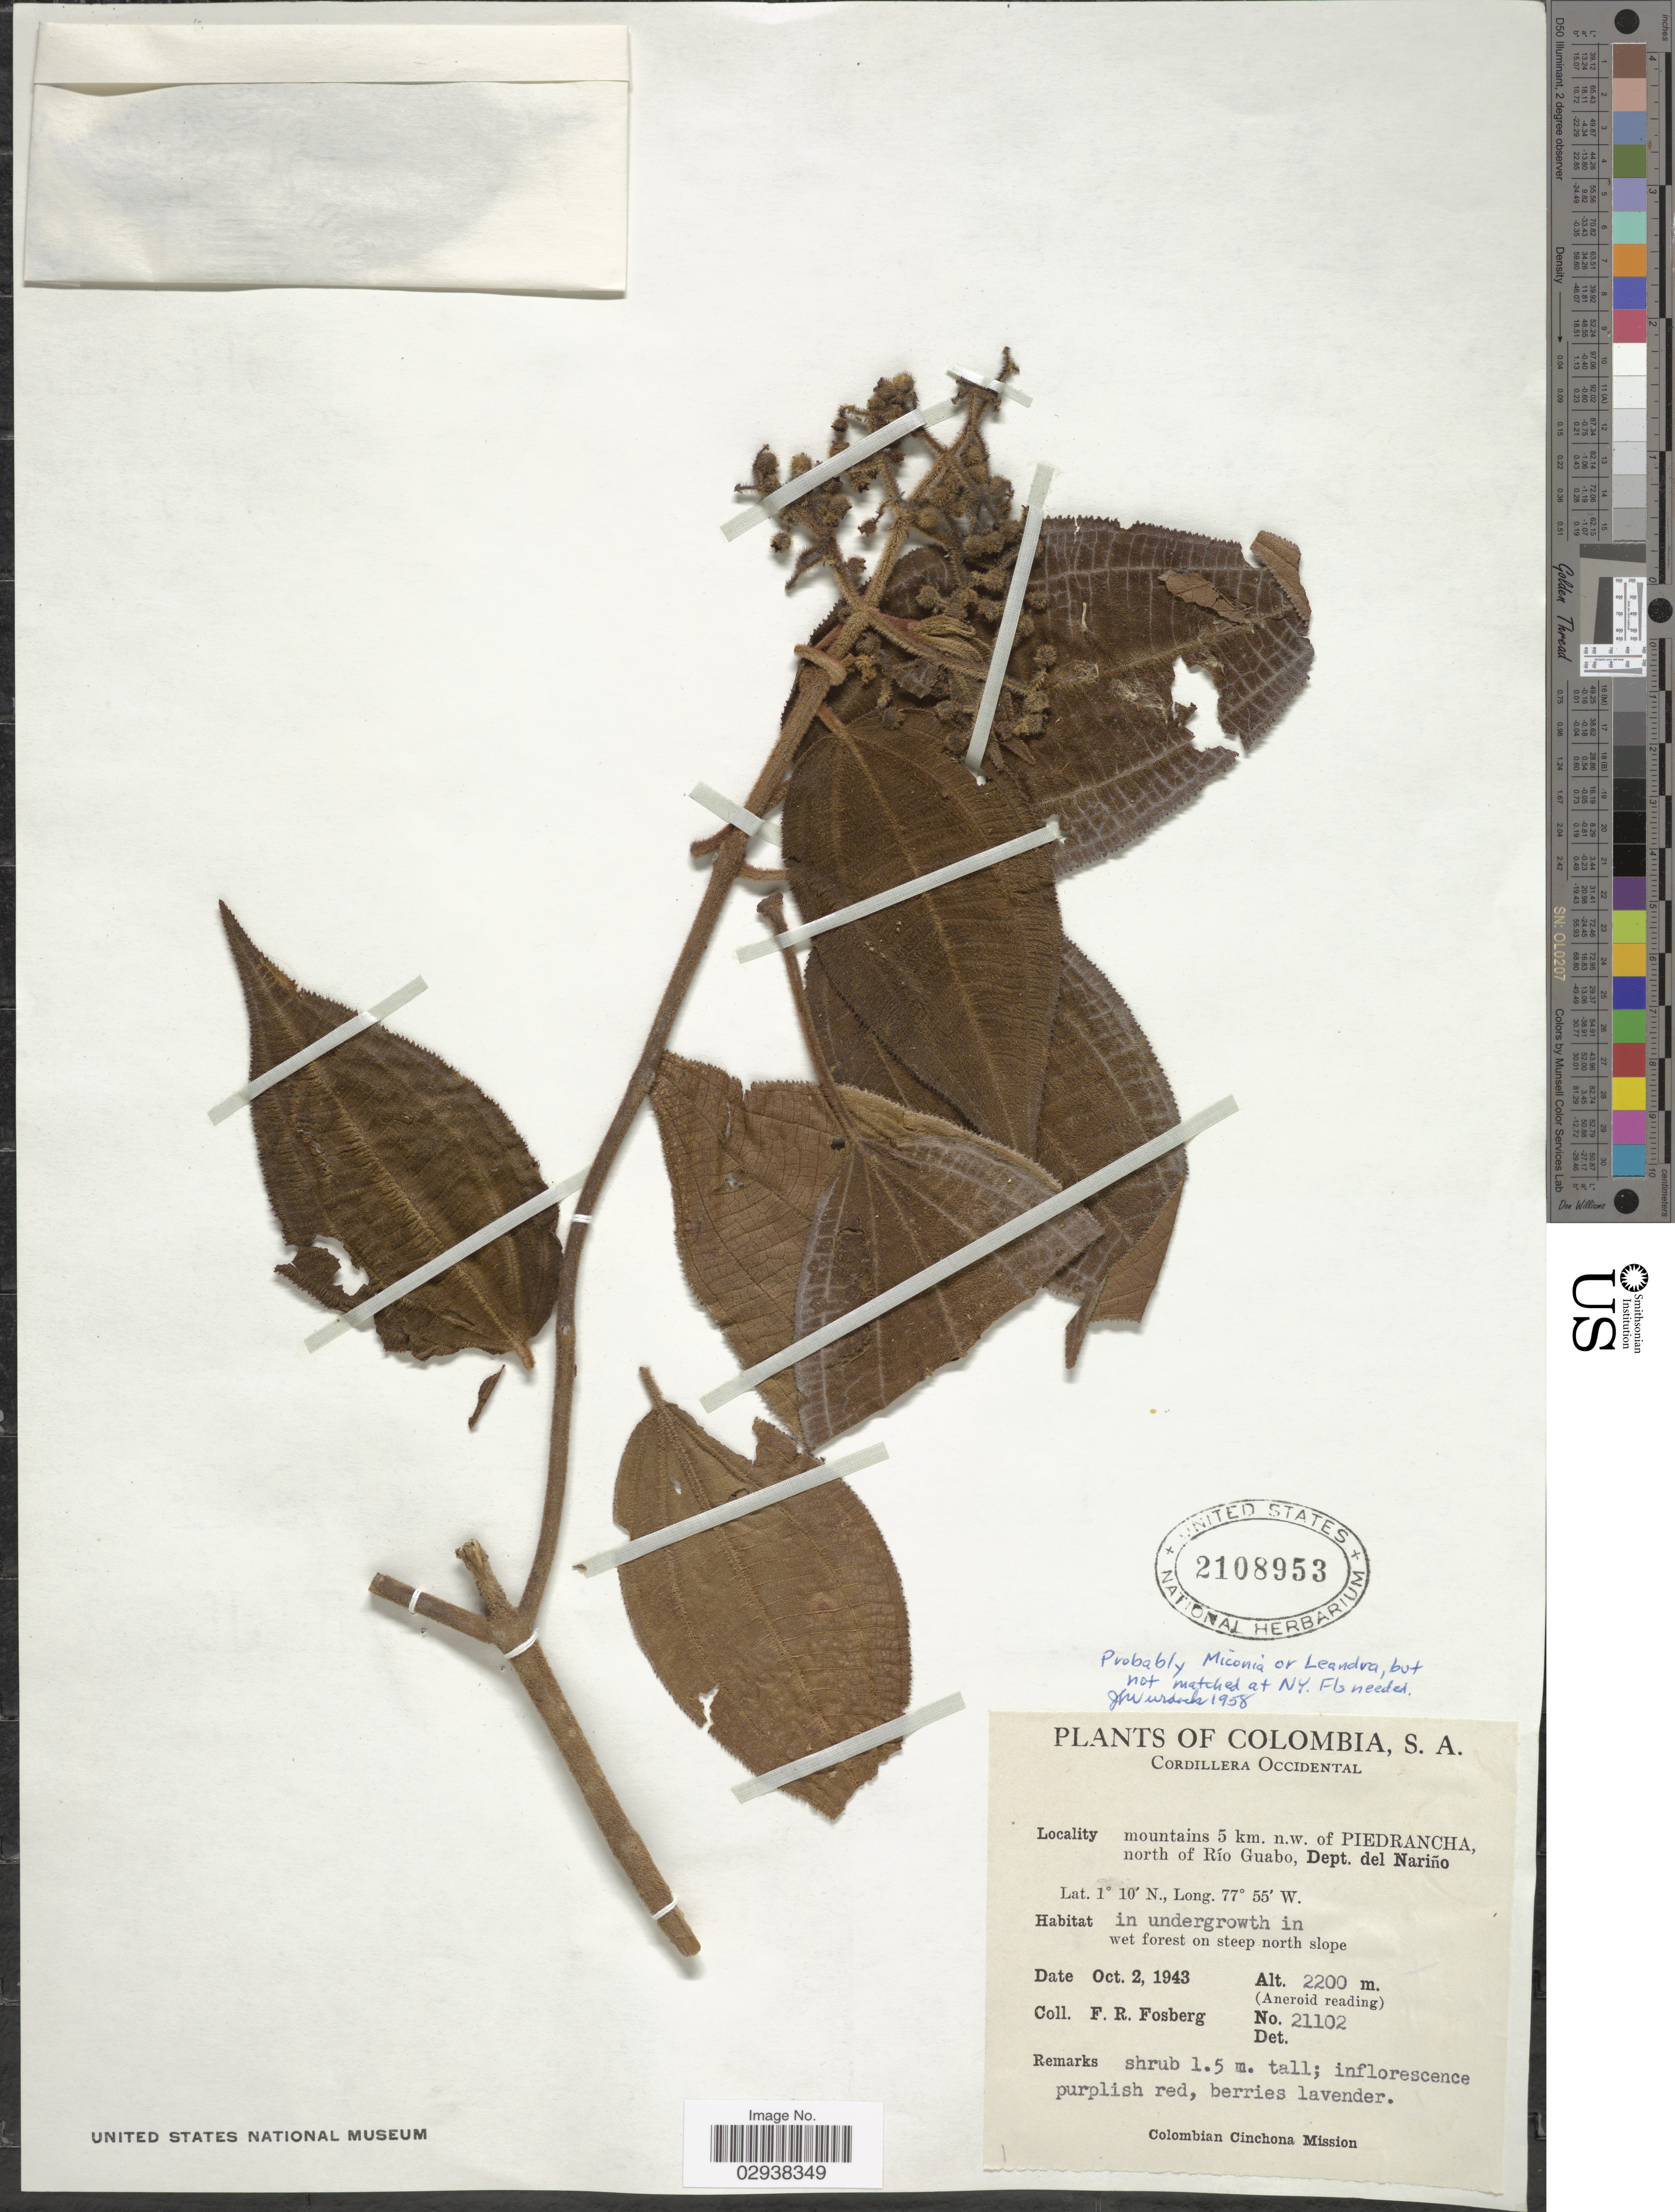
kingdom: Plantae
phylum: Tracheophyta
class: Magnoliopsida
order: Myrtales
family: Melastomataceae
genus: Miconia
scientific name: Miconia costaricensis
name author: Cogn.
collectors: F. R. Fosberg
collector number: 21102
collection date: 1943-10-02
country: Colombia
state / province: Nariño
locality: Cordillera Occidental. Mountains 5 km. n.w. of Piedrancha, north of Río Guabo, Dept. del Nariño.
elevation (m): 2200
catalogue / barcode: US 2108953